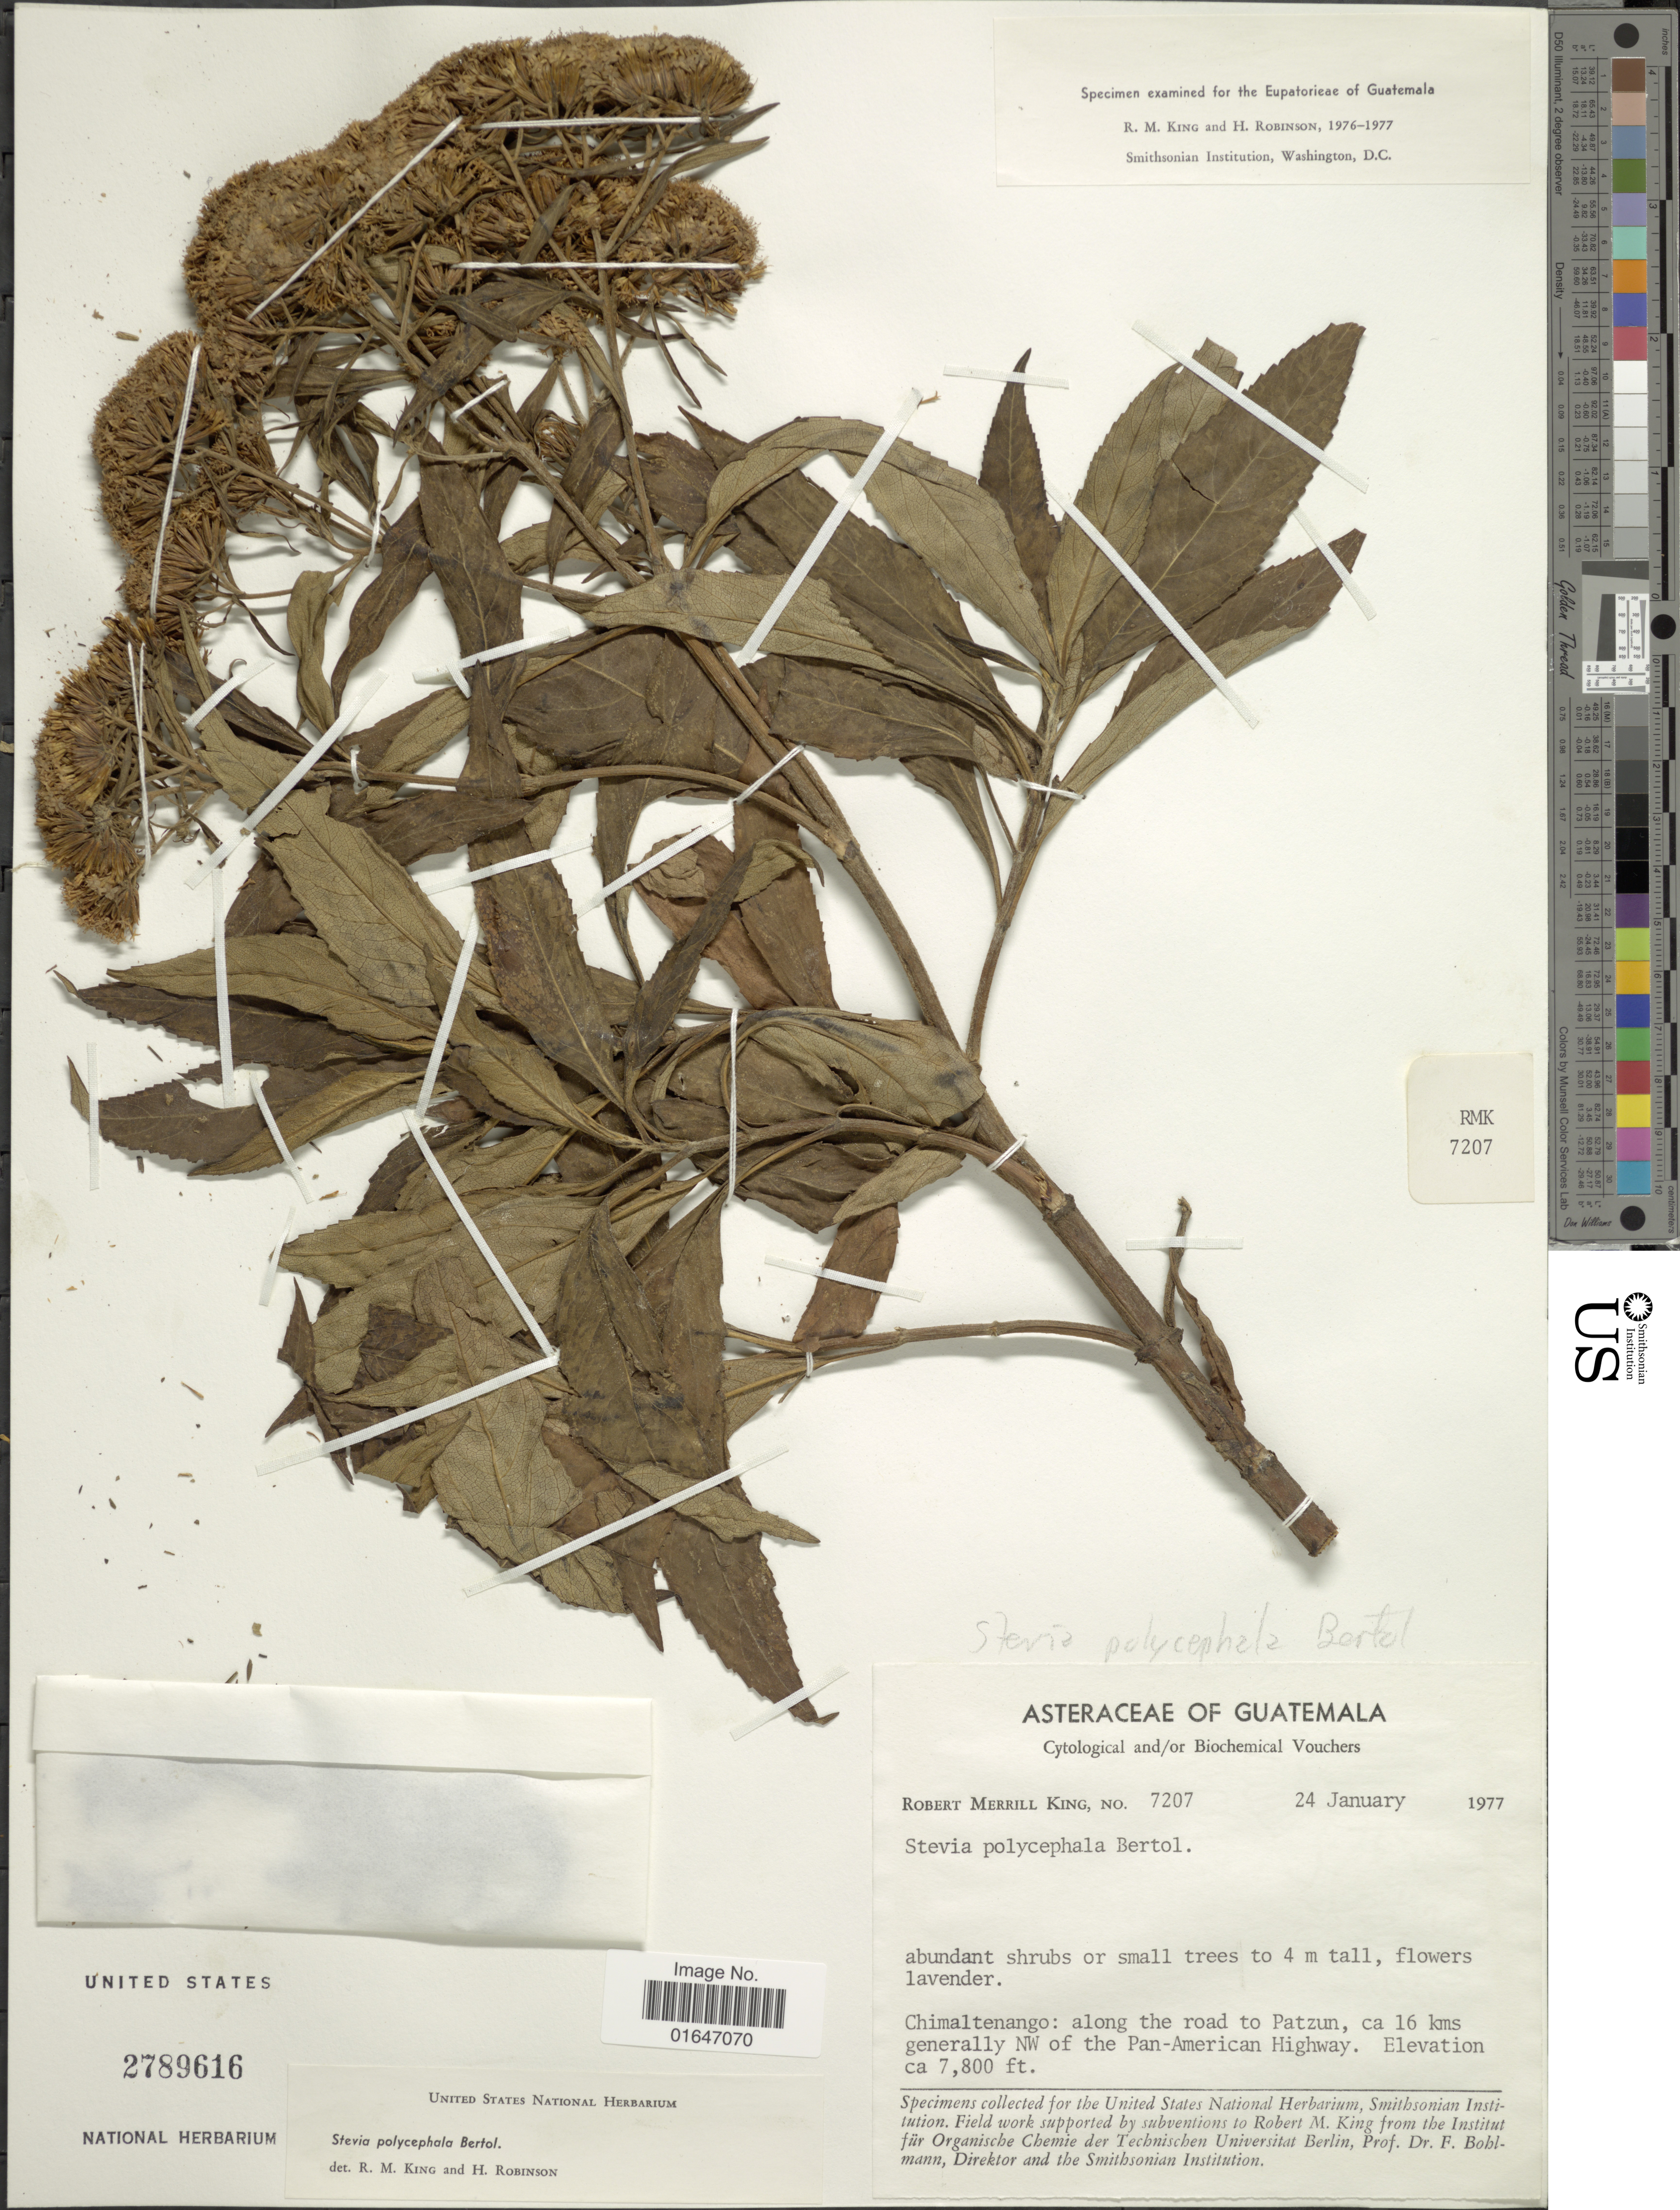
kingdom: Plantae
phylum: Tracheophyta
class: Magnoliopsida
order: Asterales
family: Asteraceae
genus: Stevia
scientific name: Stevia polycephala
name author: Bertoloni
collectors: R. M. King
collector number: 7207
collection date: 1977-01-24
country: Guatemala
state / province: Chimaltenango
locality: Along the road to Patzun, ca 16 kms generally NW of the Pan-American Highway.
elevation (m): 2377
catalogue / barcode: US 2789616